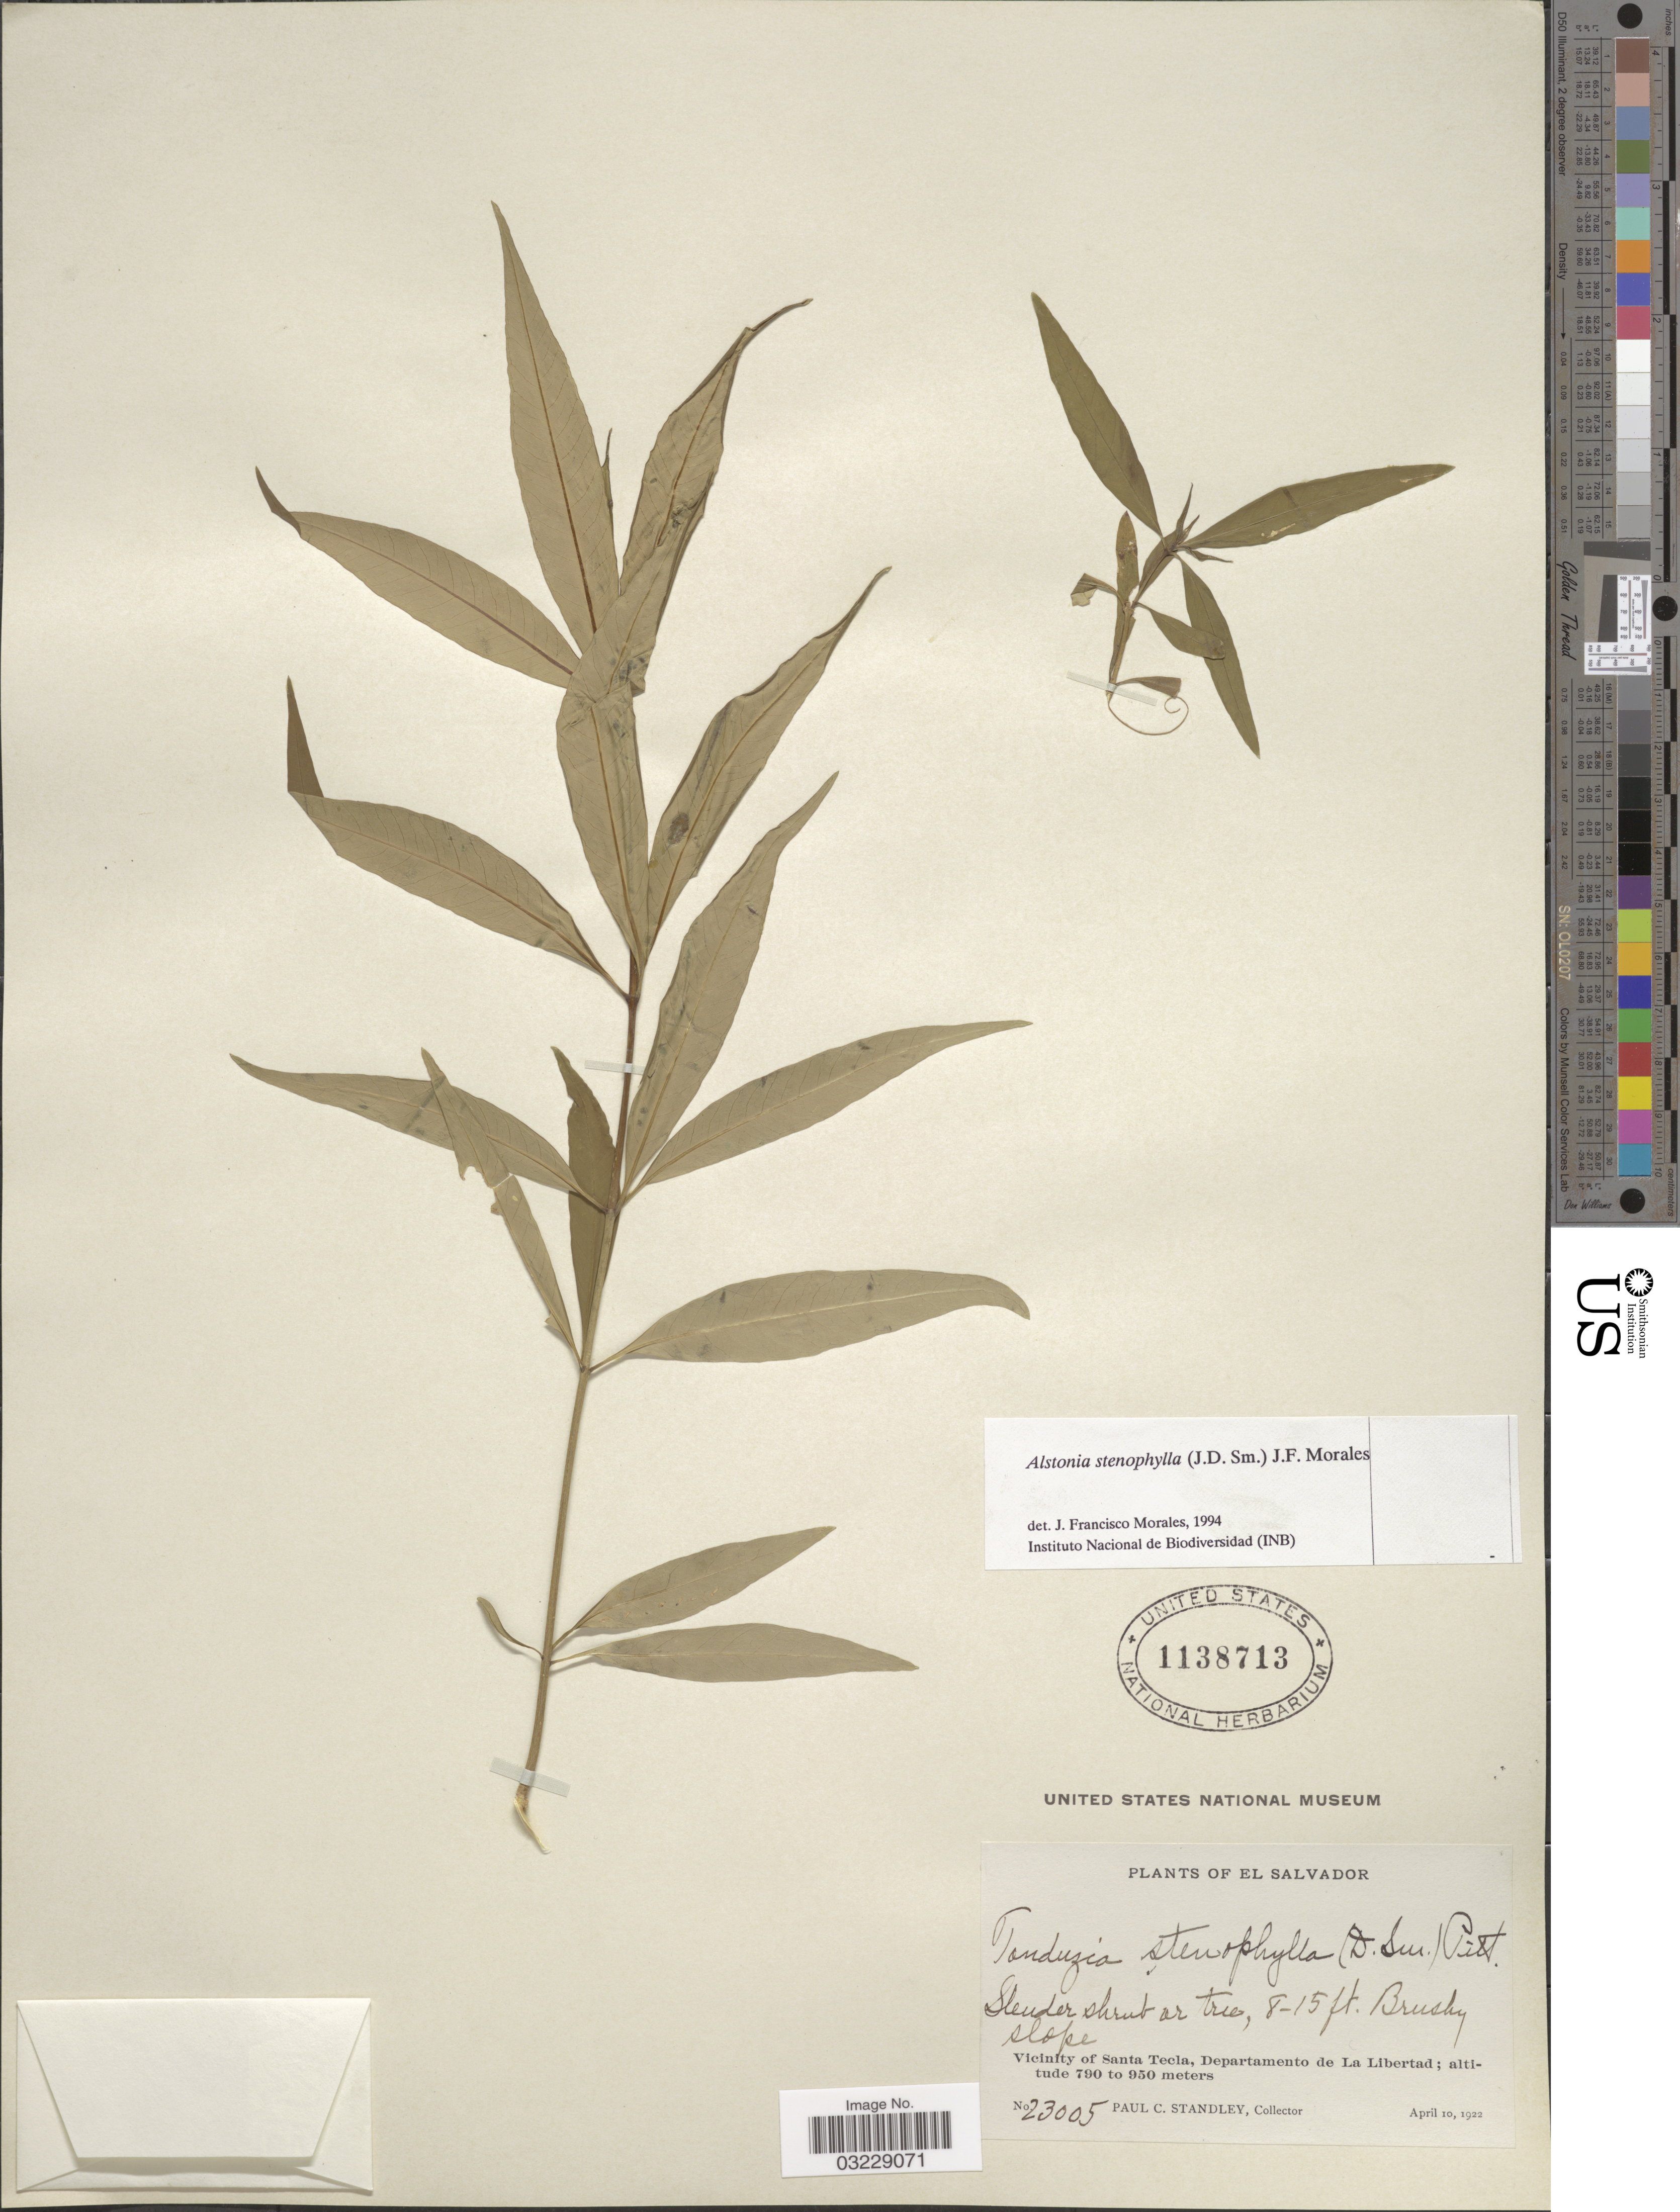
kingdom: Plantae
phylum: Tracheophyta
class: Magnoliopsida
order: Gentianales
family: Apocynaceae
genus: Alstonia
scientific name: Alstonia stenophylla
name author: Guillaumin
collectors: P. C. Standley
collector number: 23005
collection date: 1922-04-10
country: El Salvador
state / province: La Libertad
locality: Vicinity of Santa Tecla, Departamento de La Libertad.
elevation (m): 790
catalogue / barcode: US 1138713